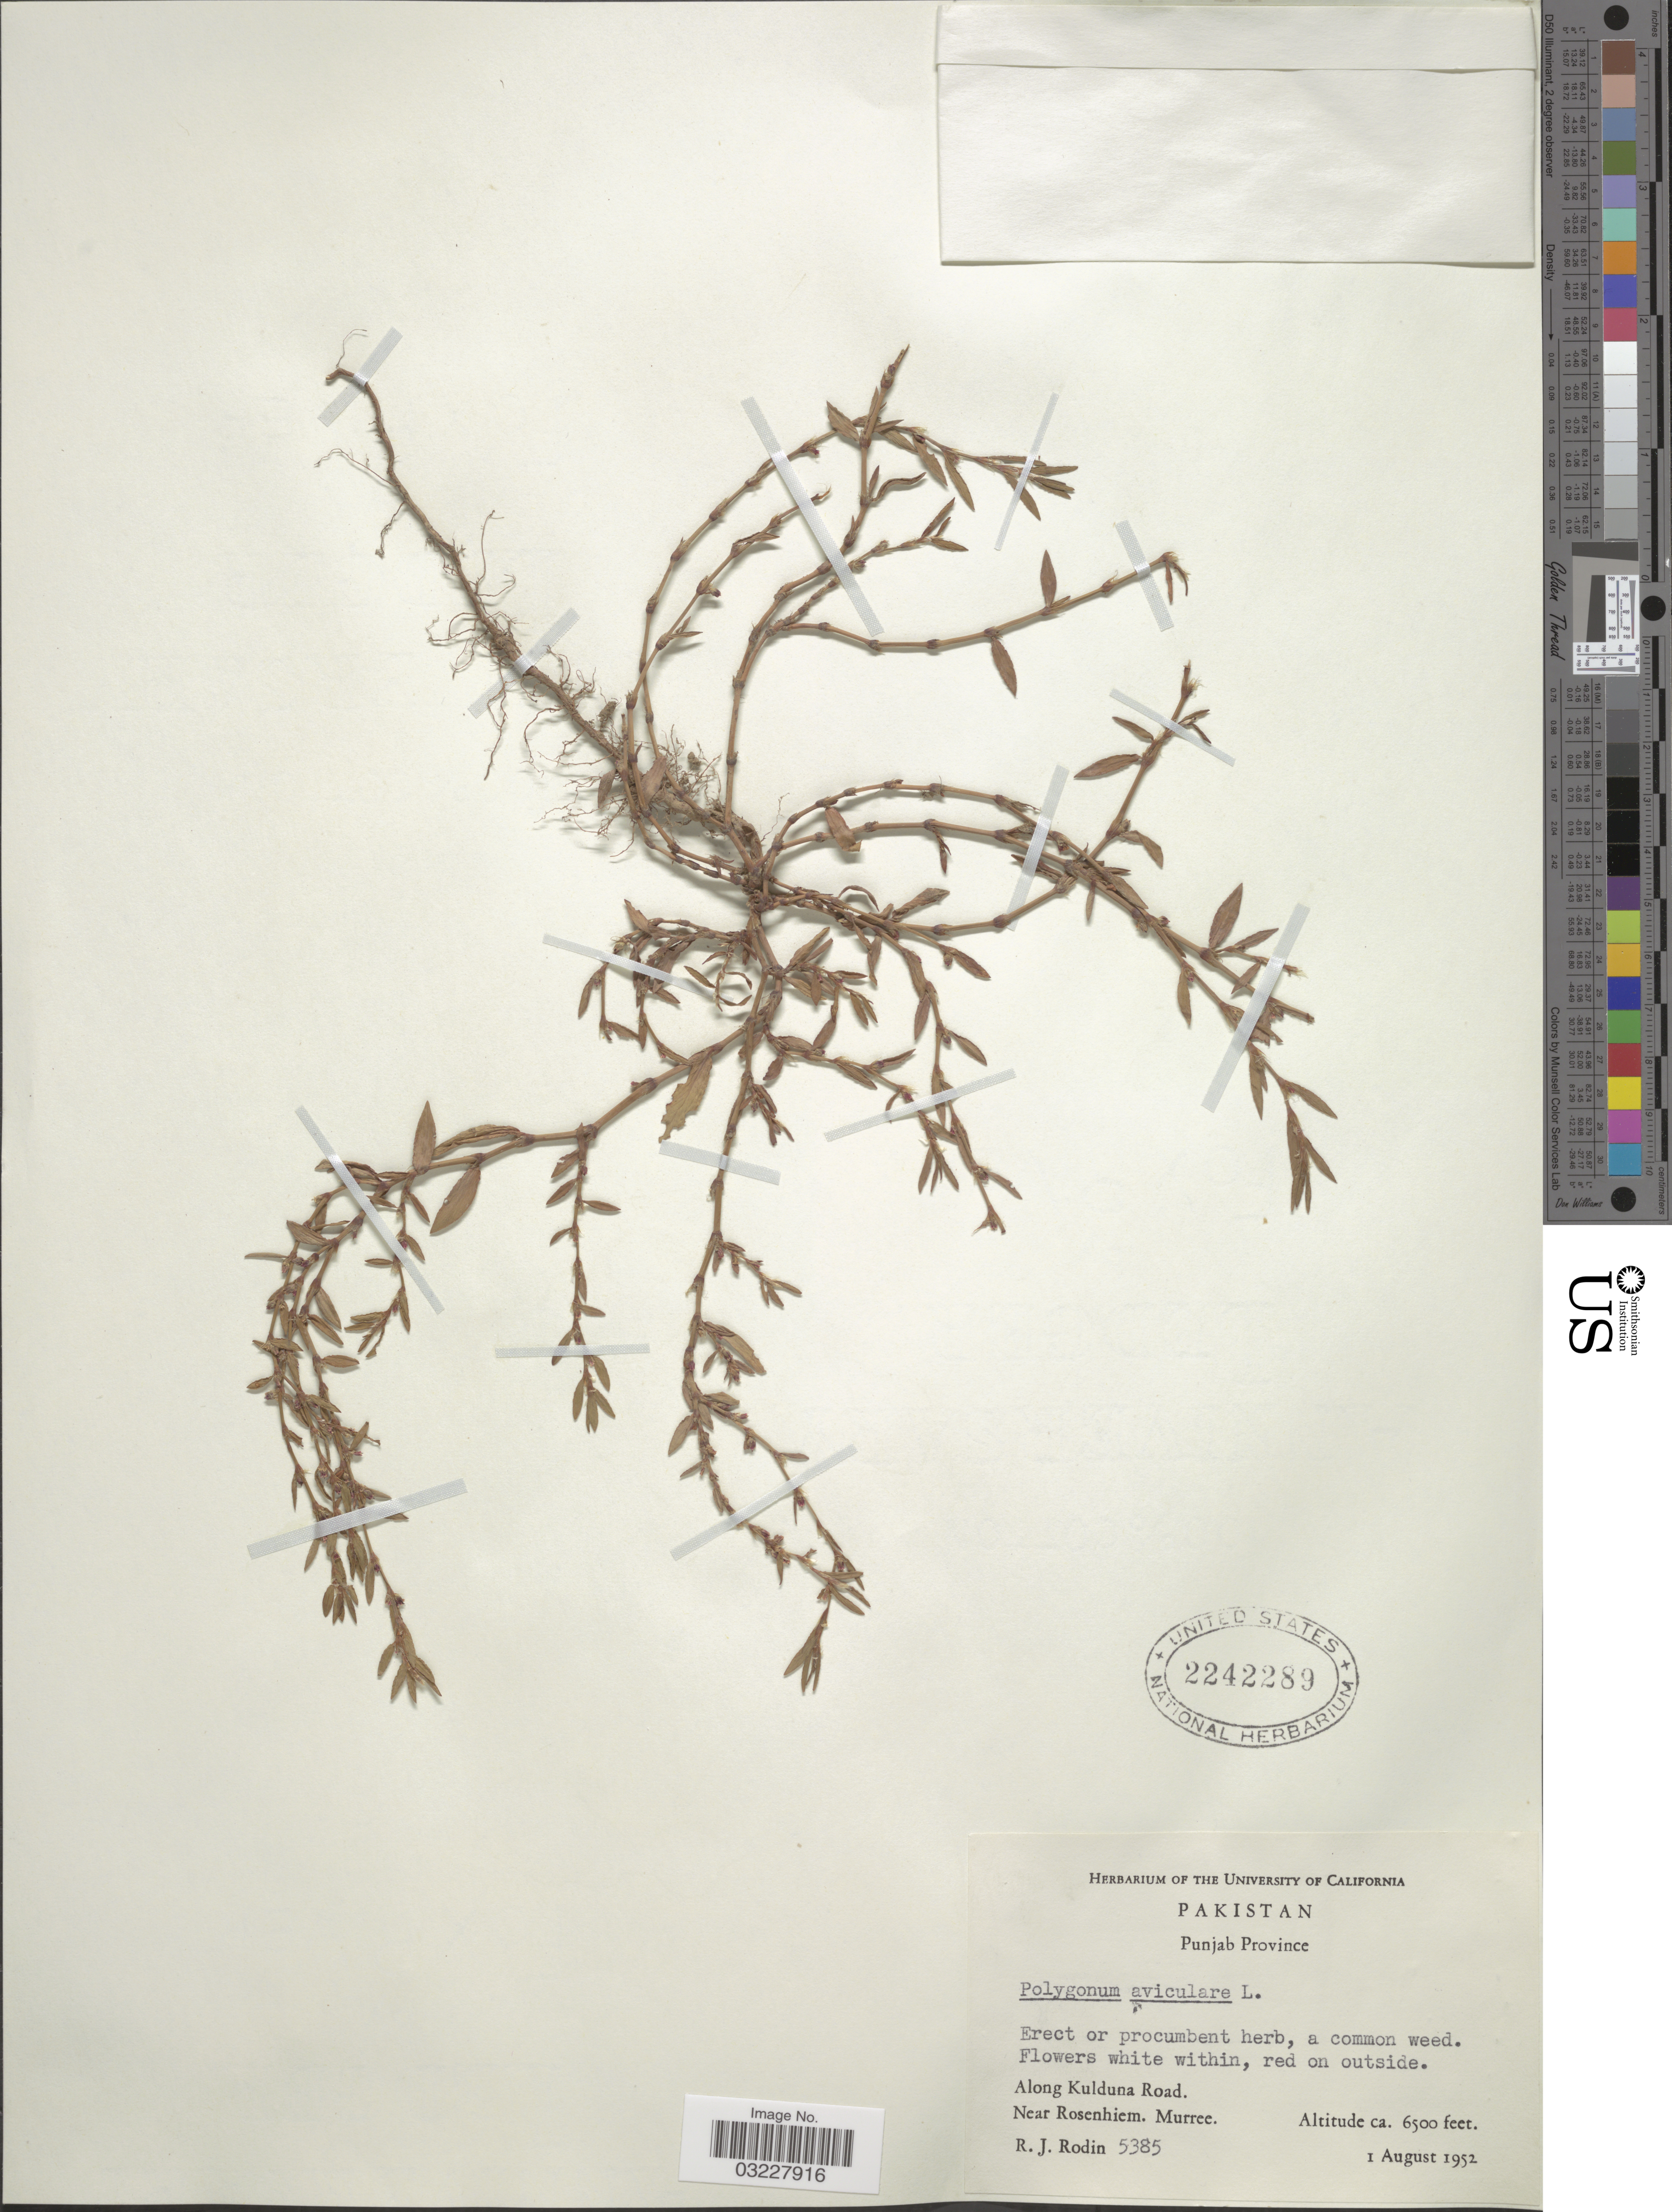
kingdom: Plantae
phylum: Tracheophyta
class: Magnoliopsida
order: Caryophyllales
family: Polygonaceae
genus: Polygonum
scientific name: Polygonum aviculare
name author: L.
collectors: R. J. Rodin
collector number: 5385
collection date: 1952-08-01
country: Pakistan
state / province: Punjab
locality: Along Kulduna Road. Near Rosenhiem. Murree.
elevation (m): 1981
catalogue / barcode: US 2242289